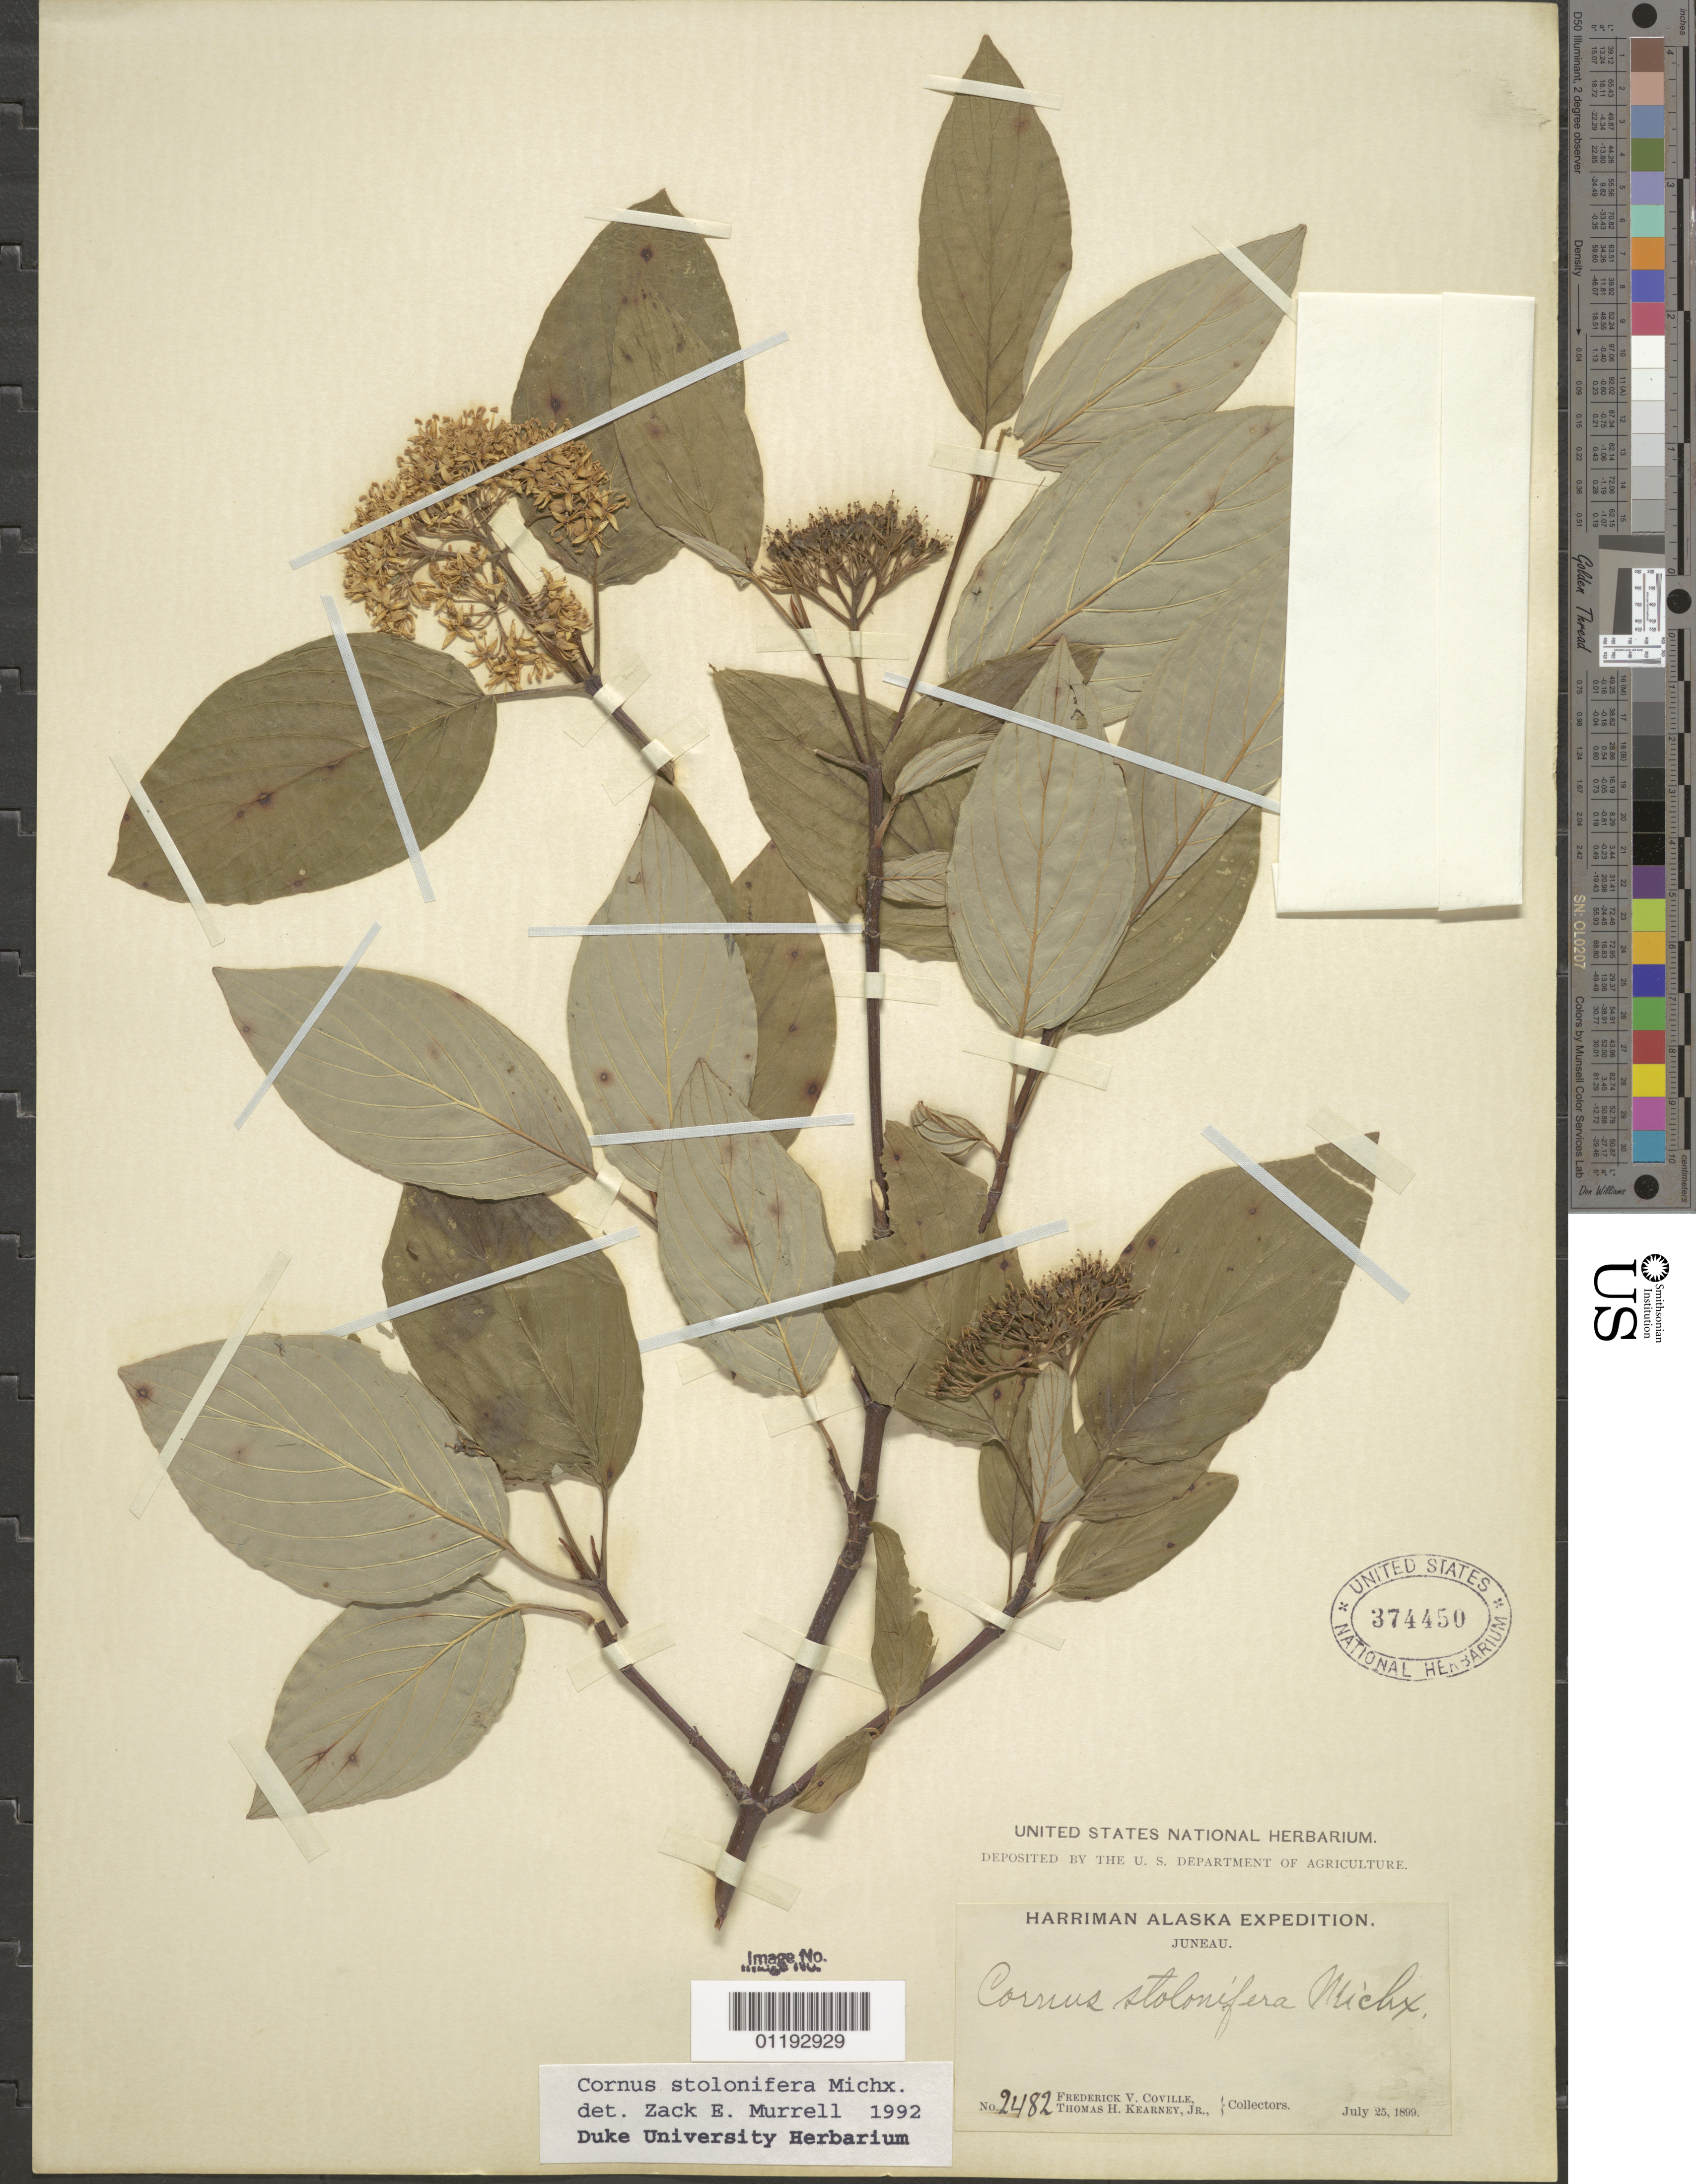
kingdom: Plantae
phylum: Tracheophyta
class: Magnoliopsida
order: Cornales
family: Cornaceae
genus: Cornus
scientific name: Cornus stolonifera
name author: Michx.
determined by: Murrell, Z. E.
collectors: F. V. Coville & T. H. Kearney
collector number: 2482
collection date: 1899-07-25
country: United States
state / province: Alaska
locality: Juneau.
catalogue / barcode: US 374450